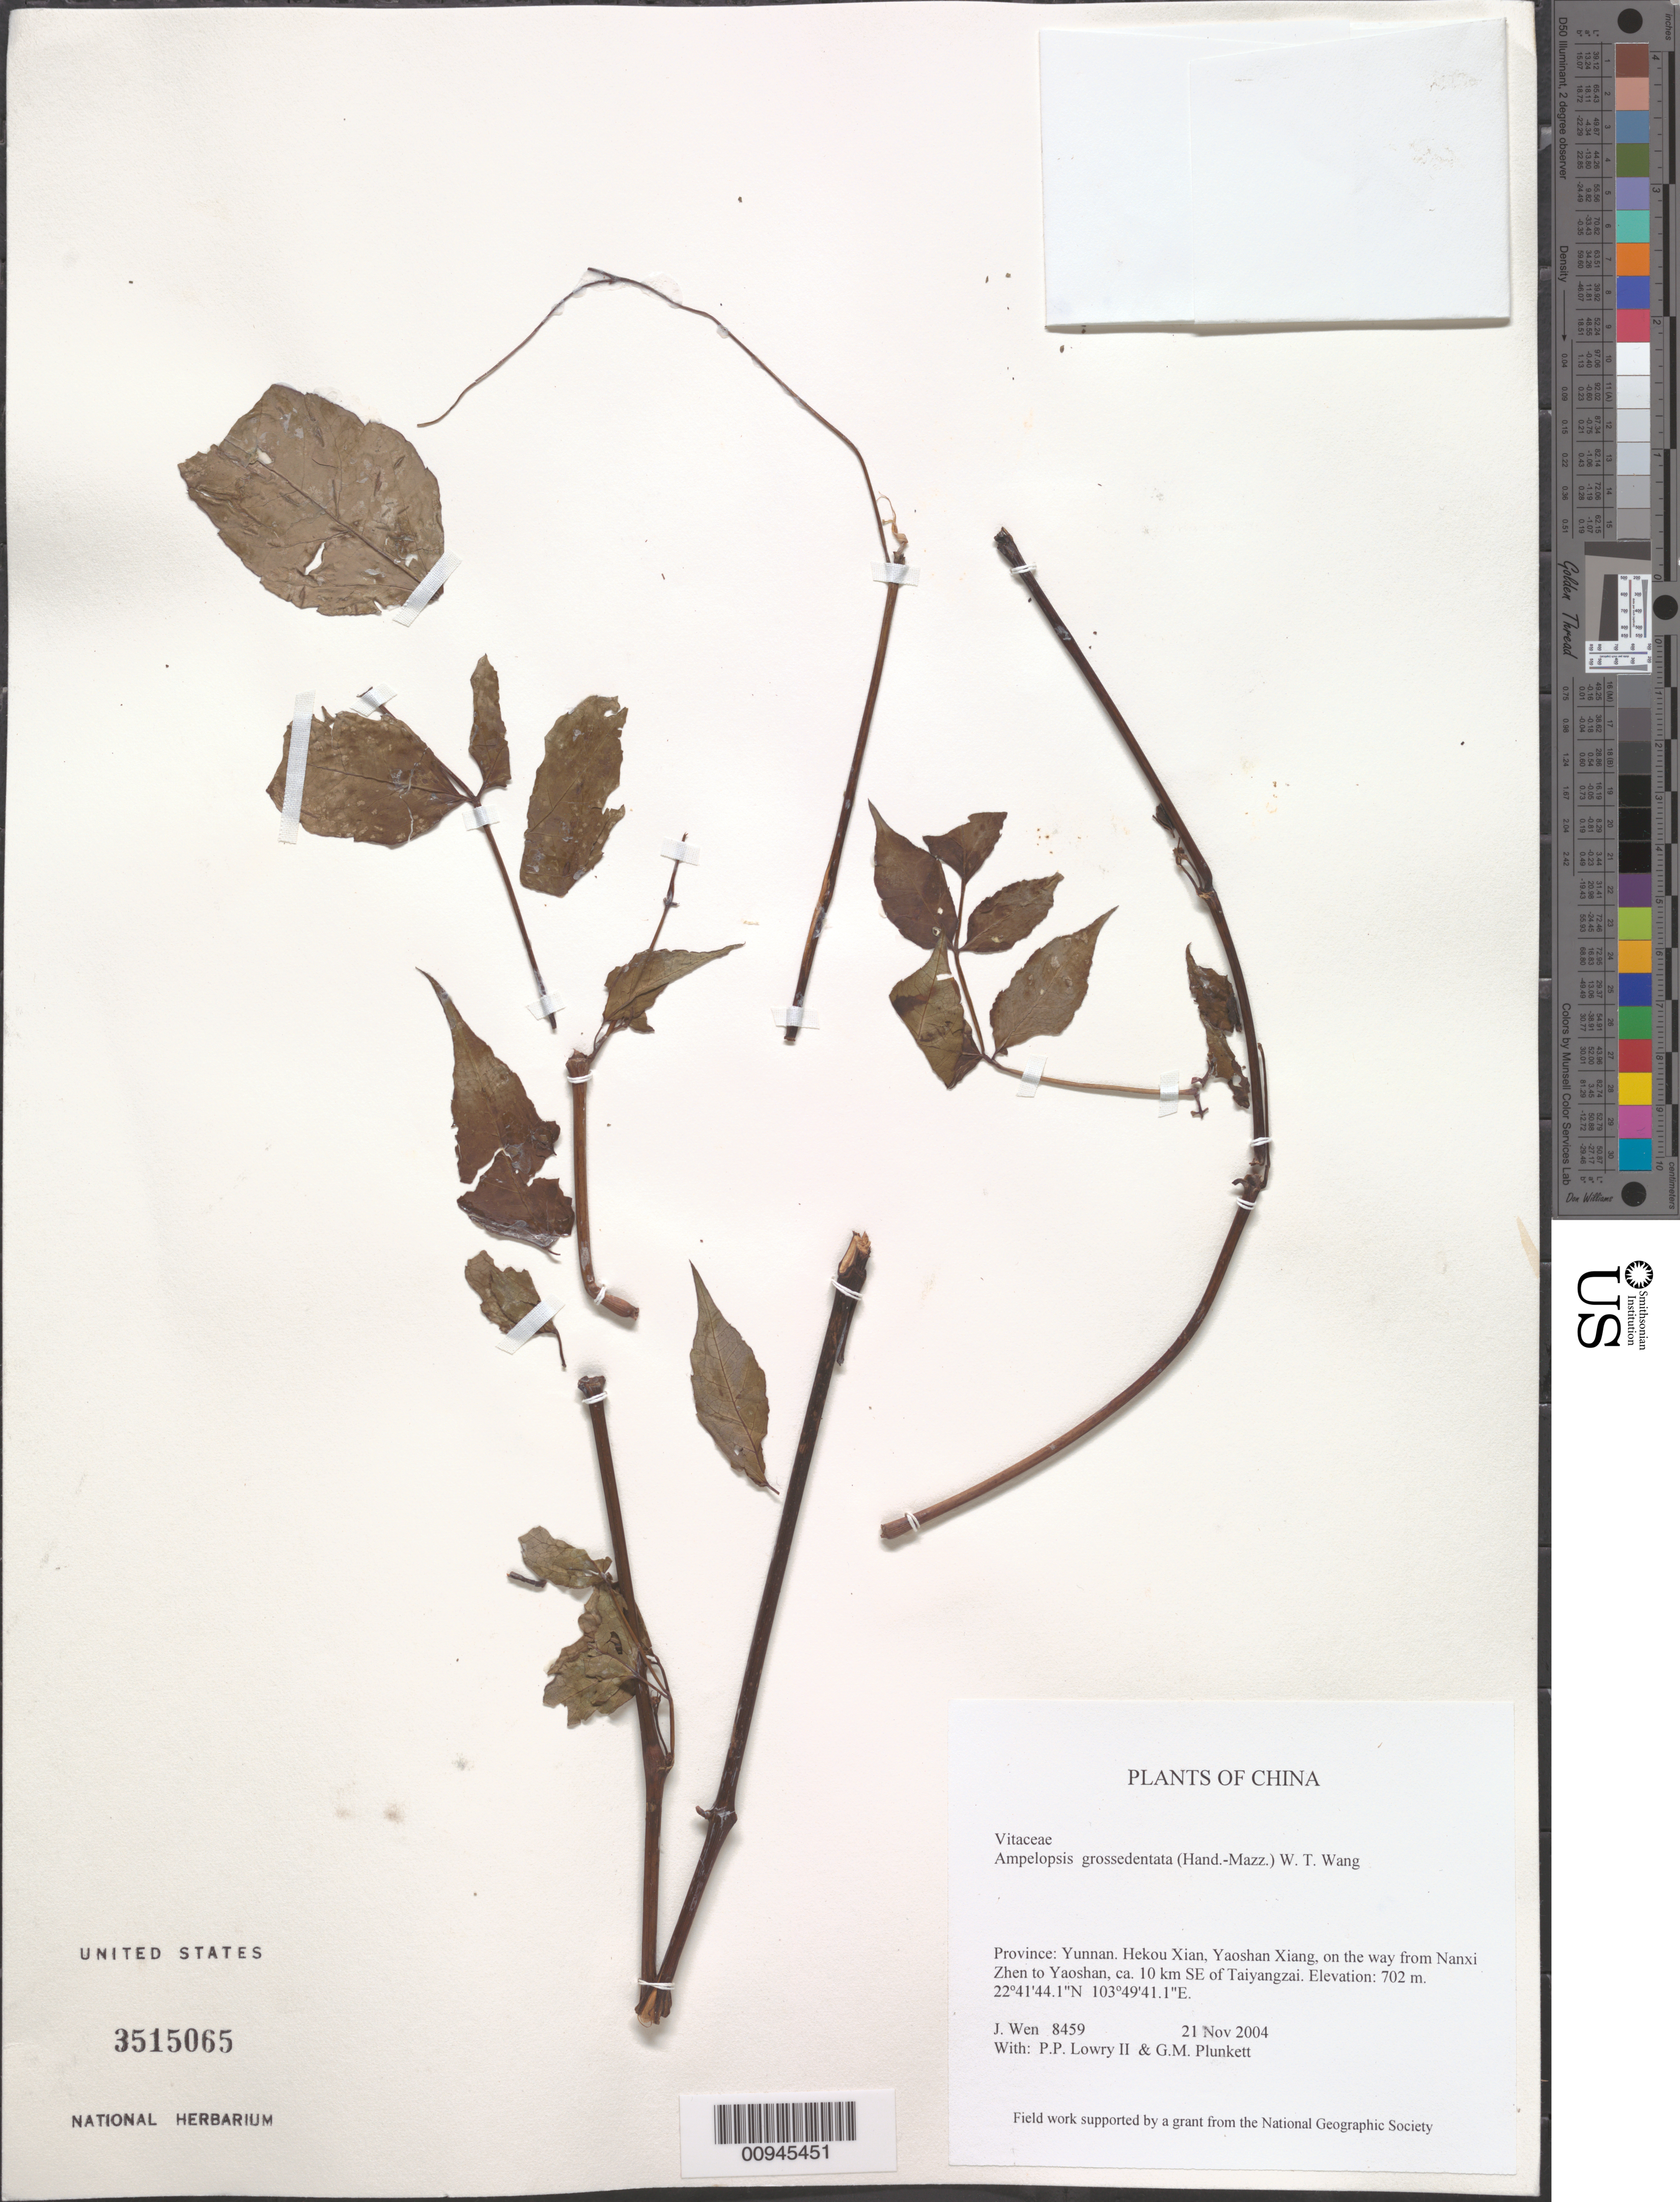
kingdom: Plantae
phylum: Tracheophyta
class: Magnoliopsida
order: Vitales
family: Vitaceae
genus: Ampelopsis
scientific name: Ampelopsis grossedentata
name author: (Hand.-Mazz.) W.T. Wang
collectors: J. Wen, P. P. Lowry & G. M. Plunkett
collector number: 8459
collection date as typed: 21 Nov 2004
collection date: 2004-11-21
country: China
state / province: Yunnan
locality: Hekou Xian, Yaoshan Xiang, on the way from Nanxi Zhen to Yaoshan, ca. 10 km SE of Taiyangzai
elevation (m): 702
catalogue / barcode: US 3515065